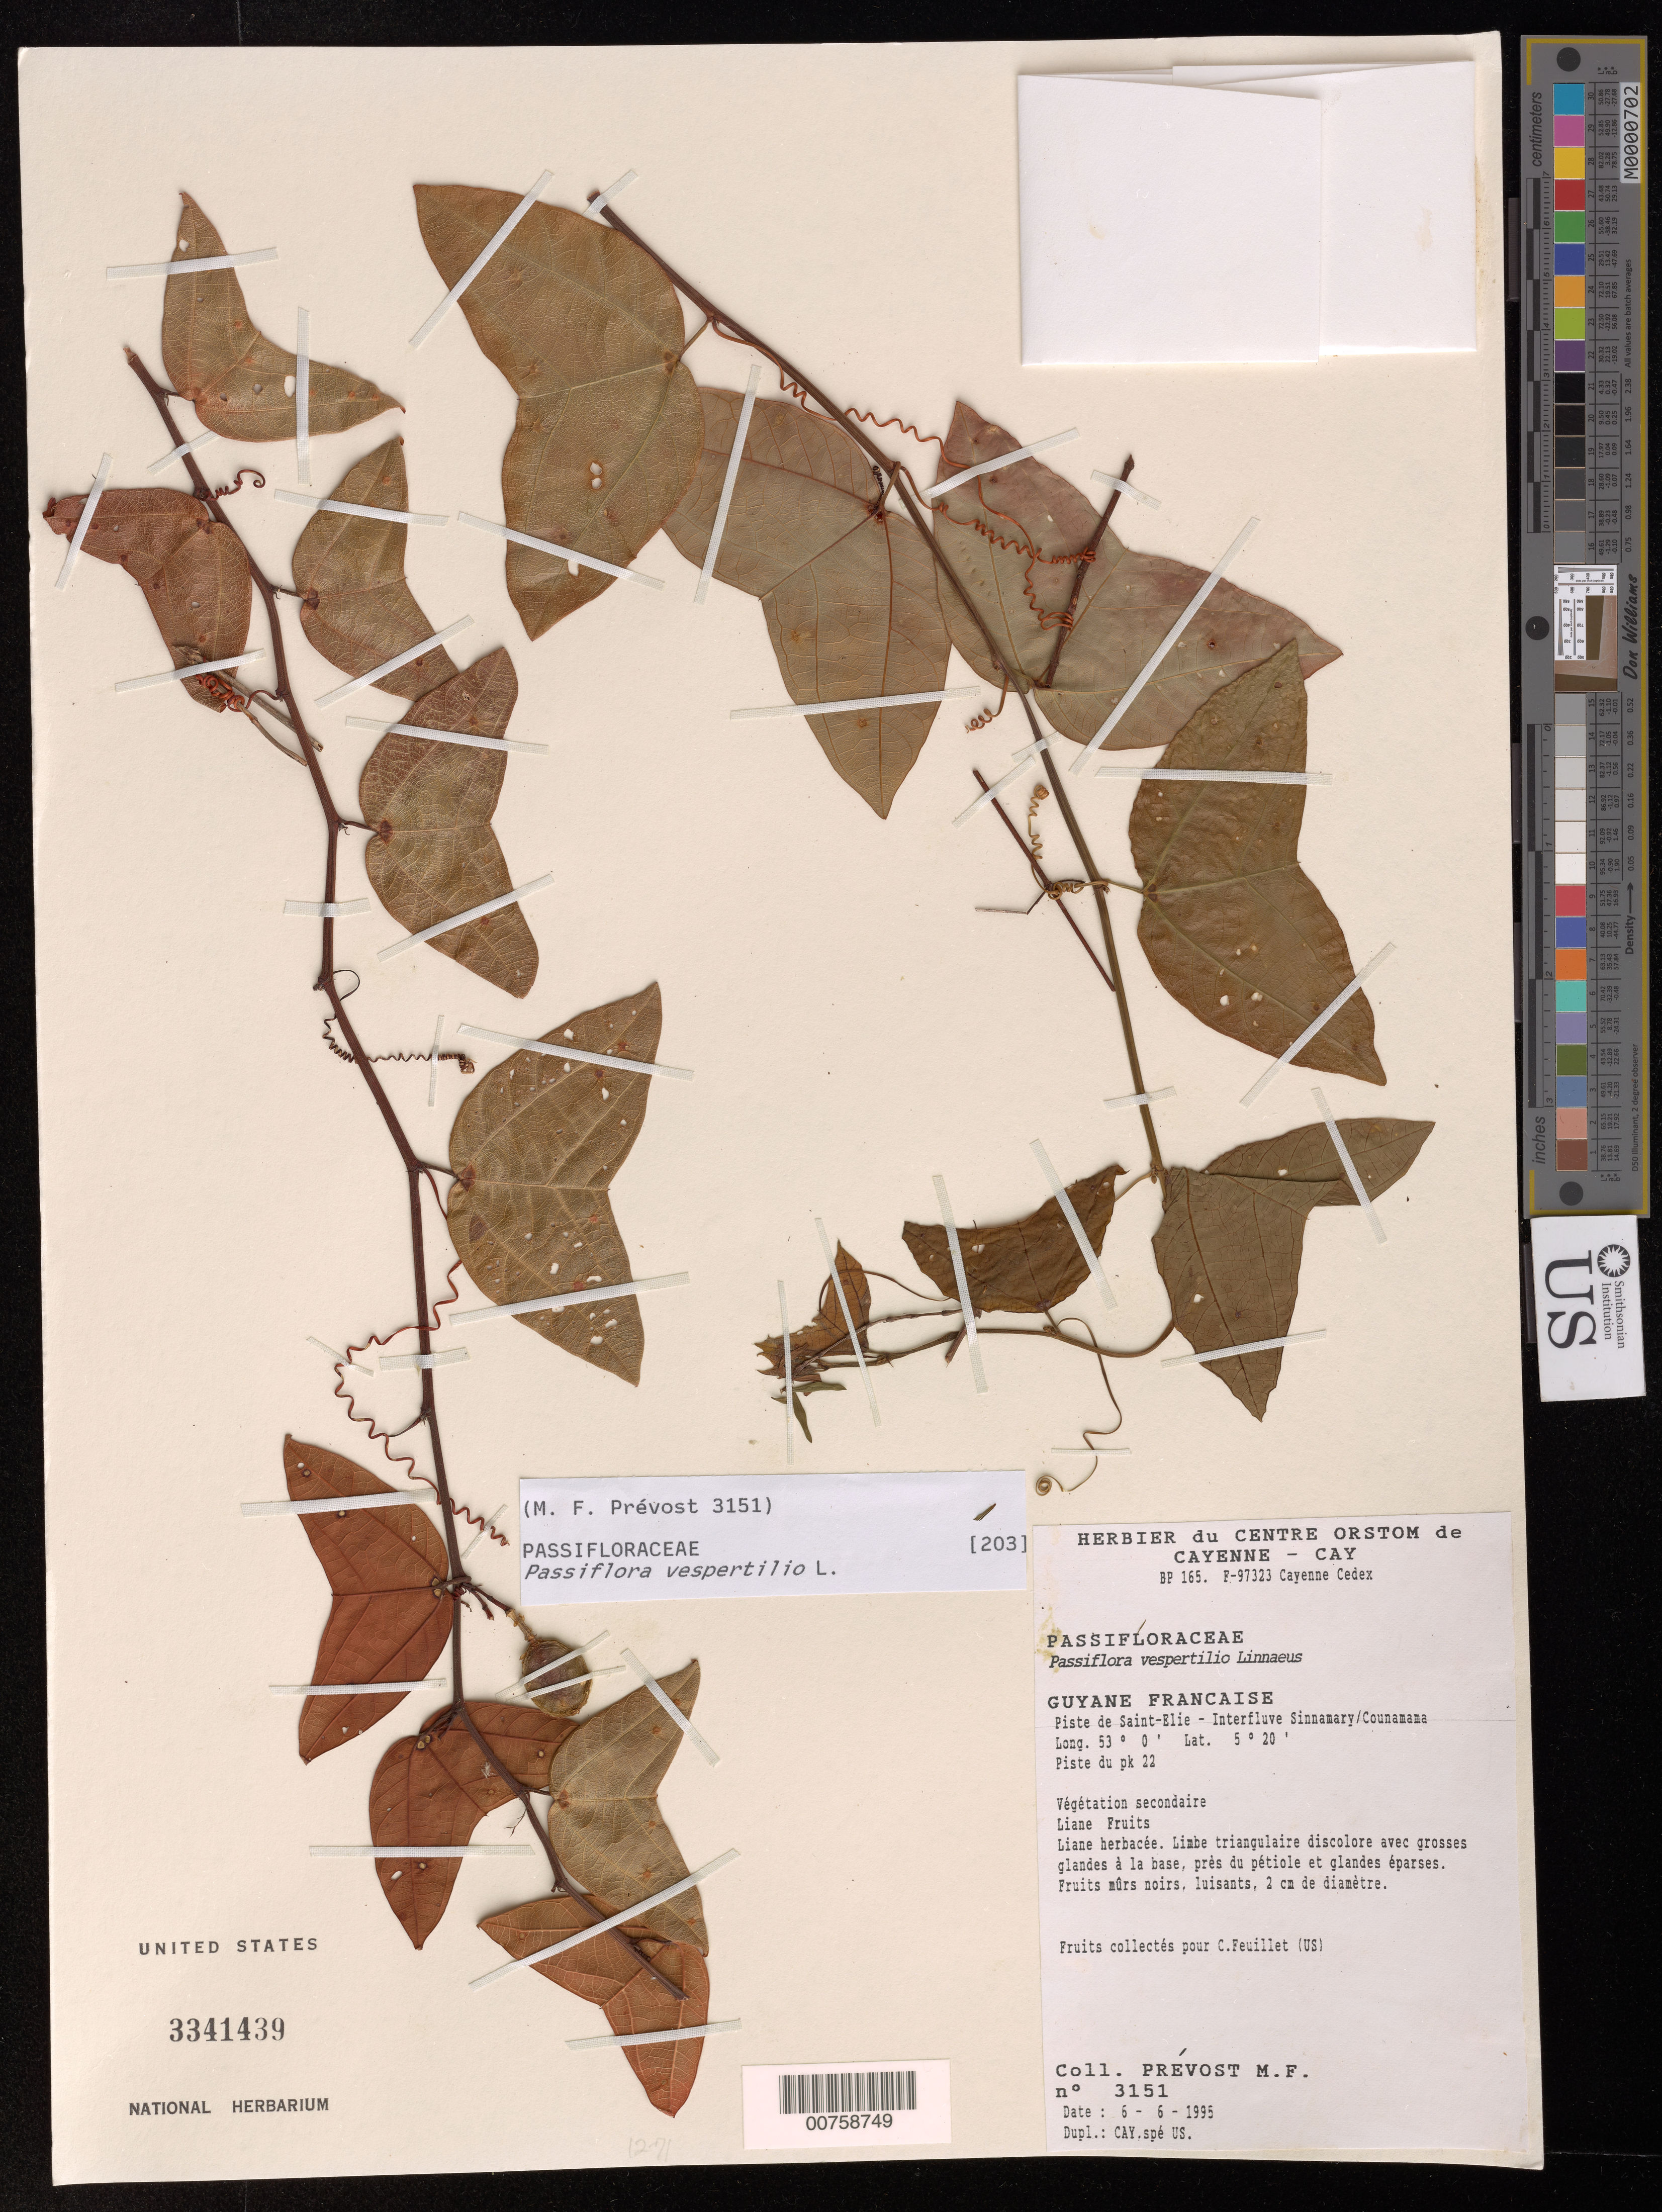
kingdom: Plantae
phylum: Tracheophyta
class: Magnoliopsida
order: Malpighiales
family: Passifloraceae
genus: Passiflora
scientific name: Passiflora vespertilio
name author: L.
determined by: Feuillet, C.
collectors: M.-F. Prévost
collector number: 3151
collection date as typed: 6-Jun-95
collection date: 1995-06-06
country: French Guiana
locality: Piste de Saint-Élie, interfleuve Sinnamary-Counamama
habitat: Secondary vegetation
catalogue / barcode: US 3341439